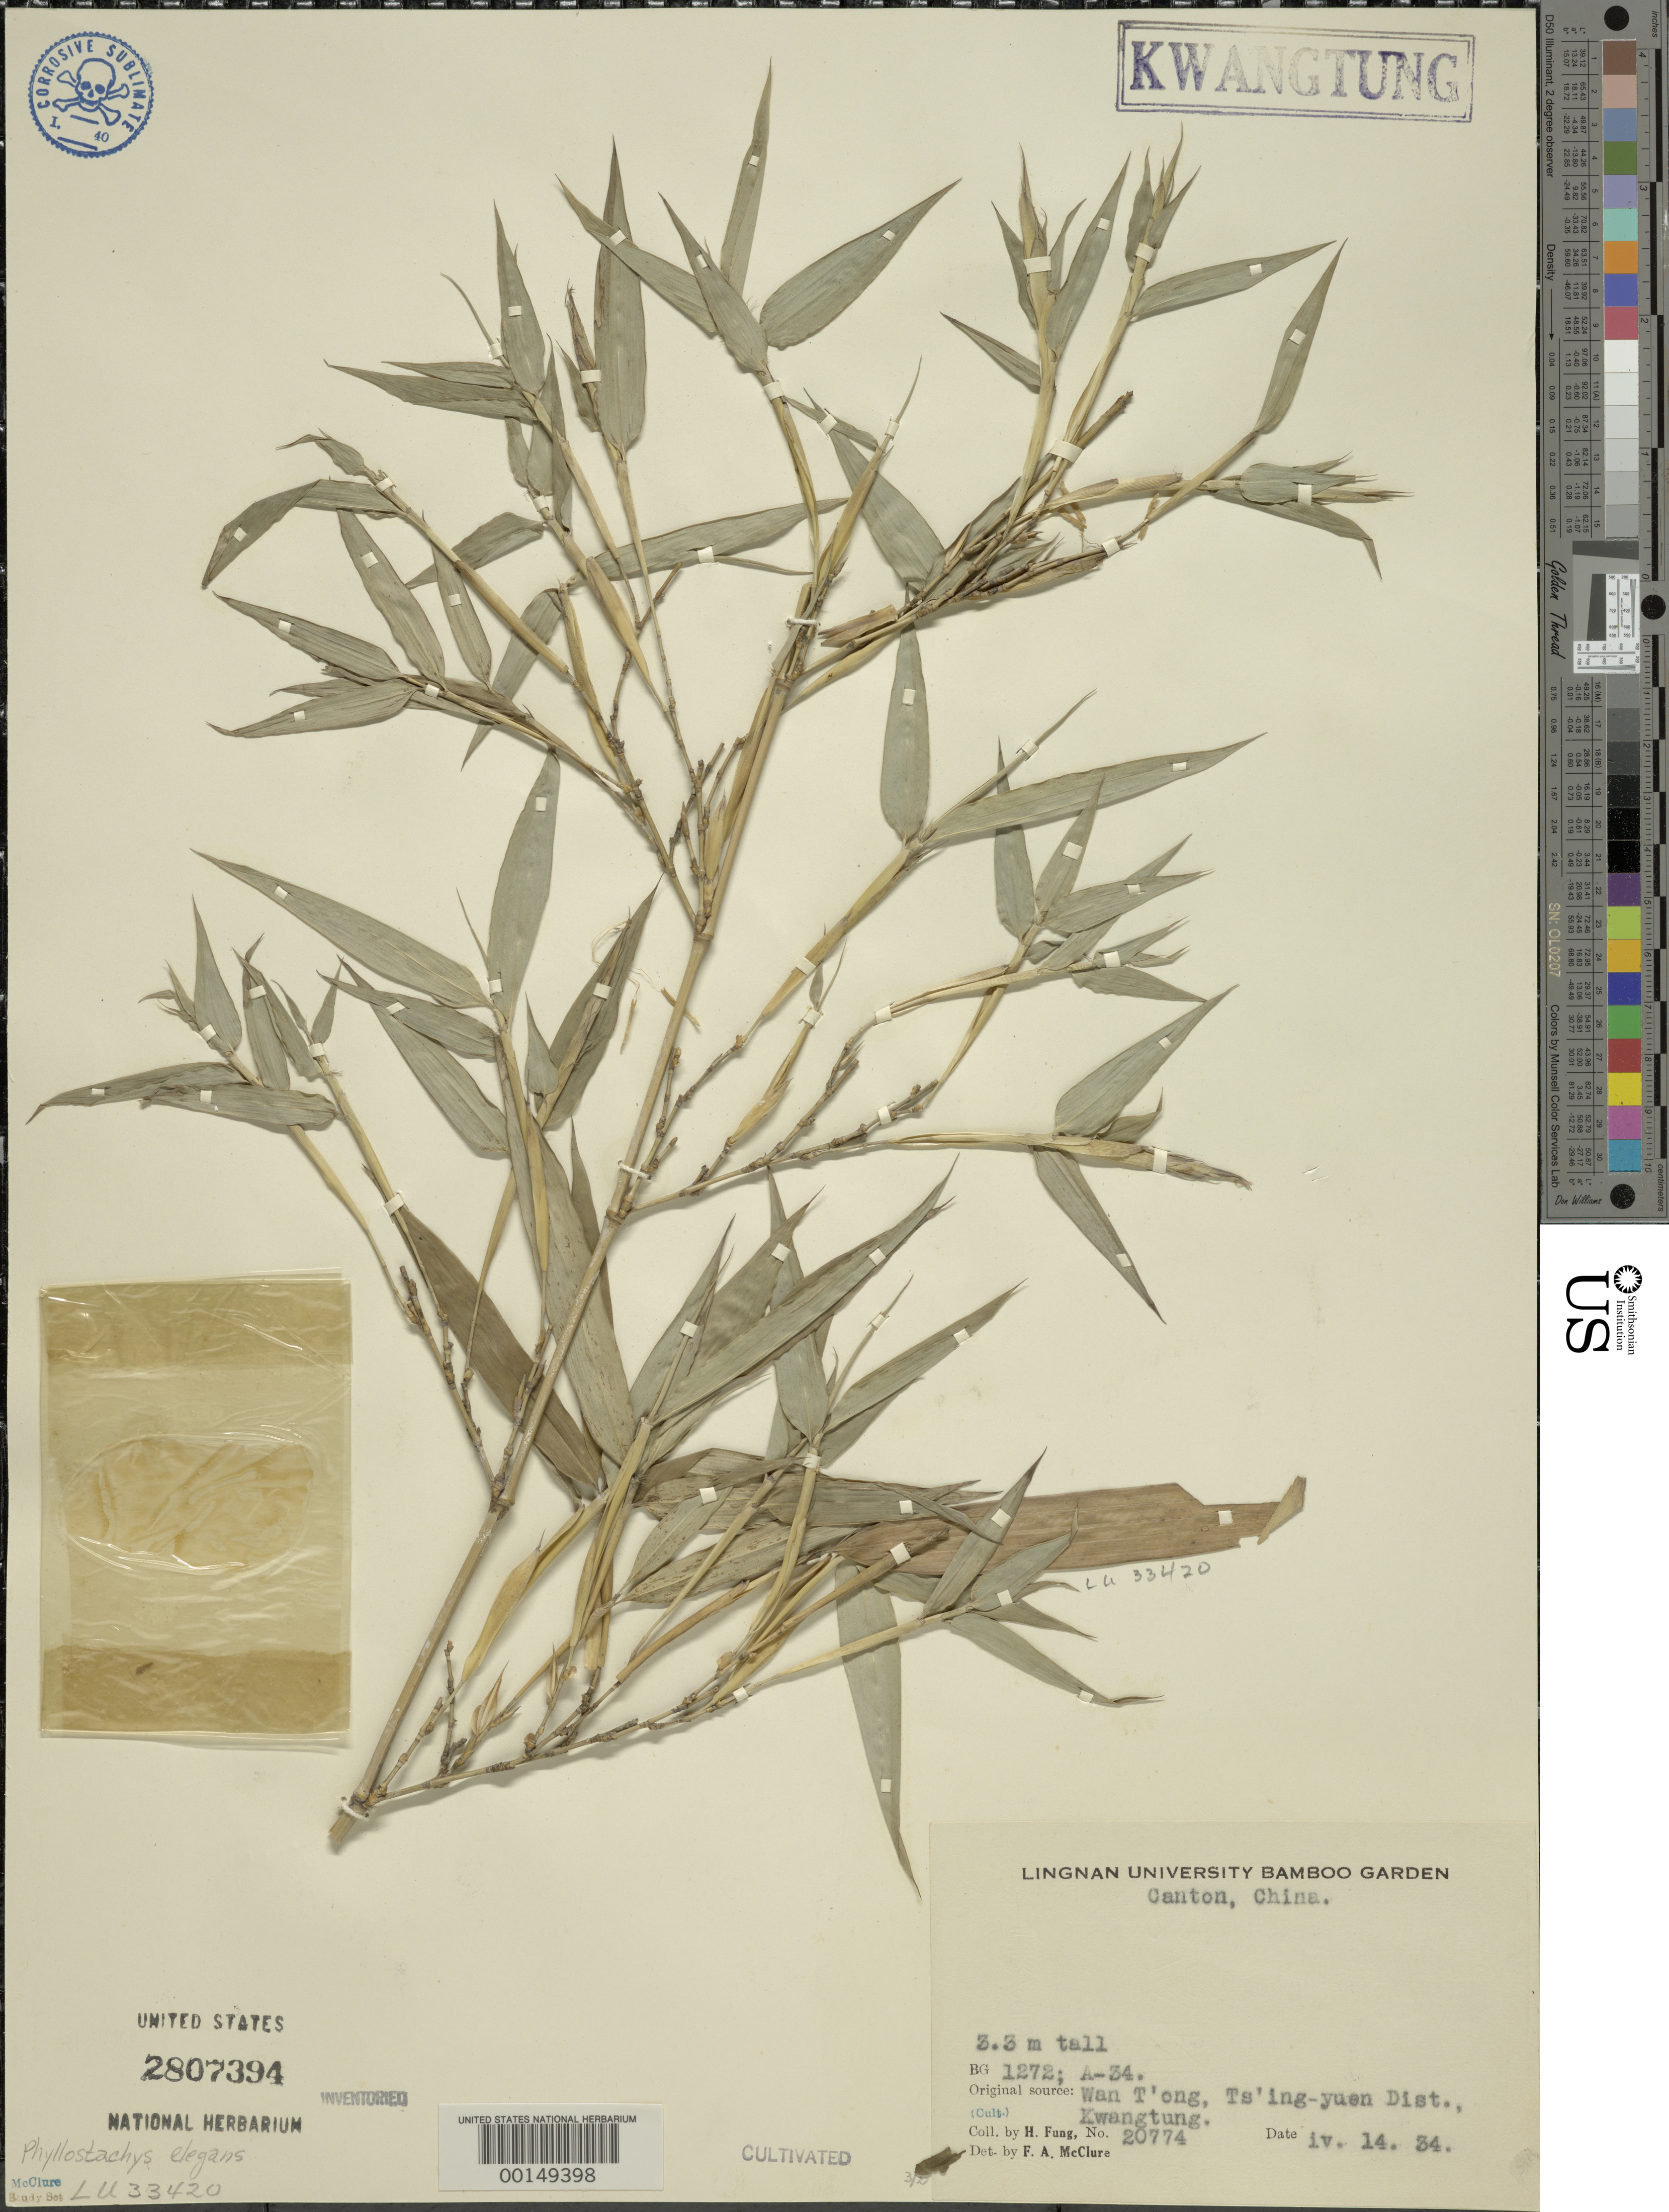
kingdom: Plantae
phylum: Tracheophyta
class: Liliopsida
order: Poales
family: Poaceae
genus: Phyllostachys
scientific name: Phyllostachys elegans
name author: McClure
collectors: H. L. Fung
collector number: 20774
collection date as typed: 14 Apr 1934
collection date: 1934-04-14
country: China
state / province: Guangdong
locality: Canton, ts'ing-yuen, wan t'ong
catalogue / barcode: US 2807394